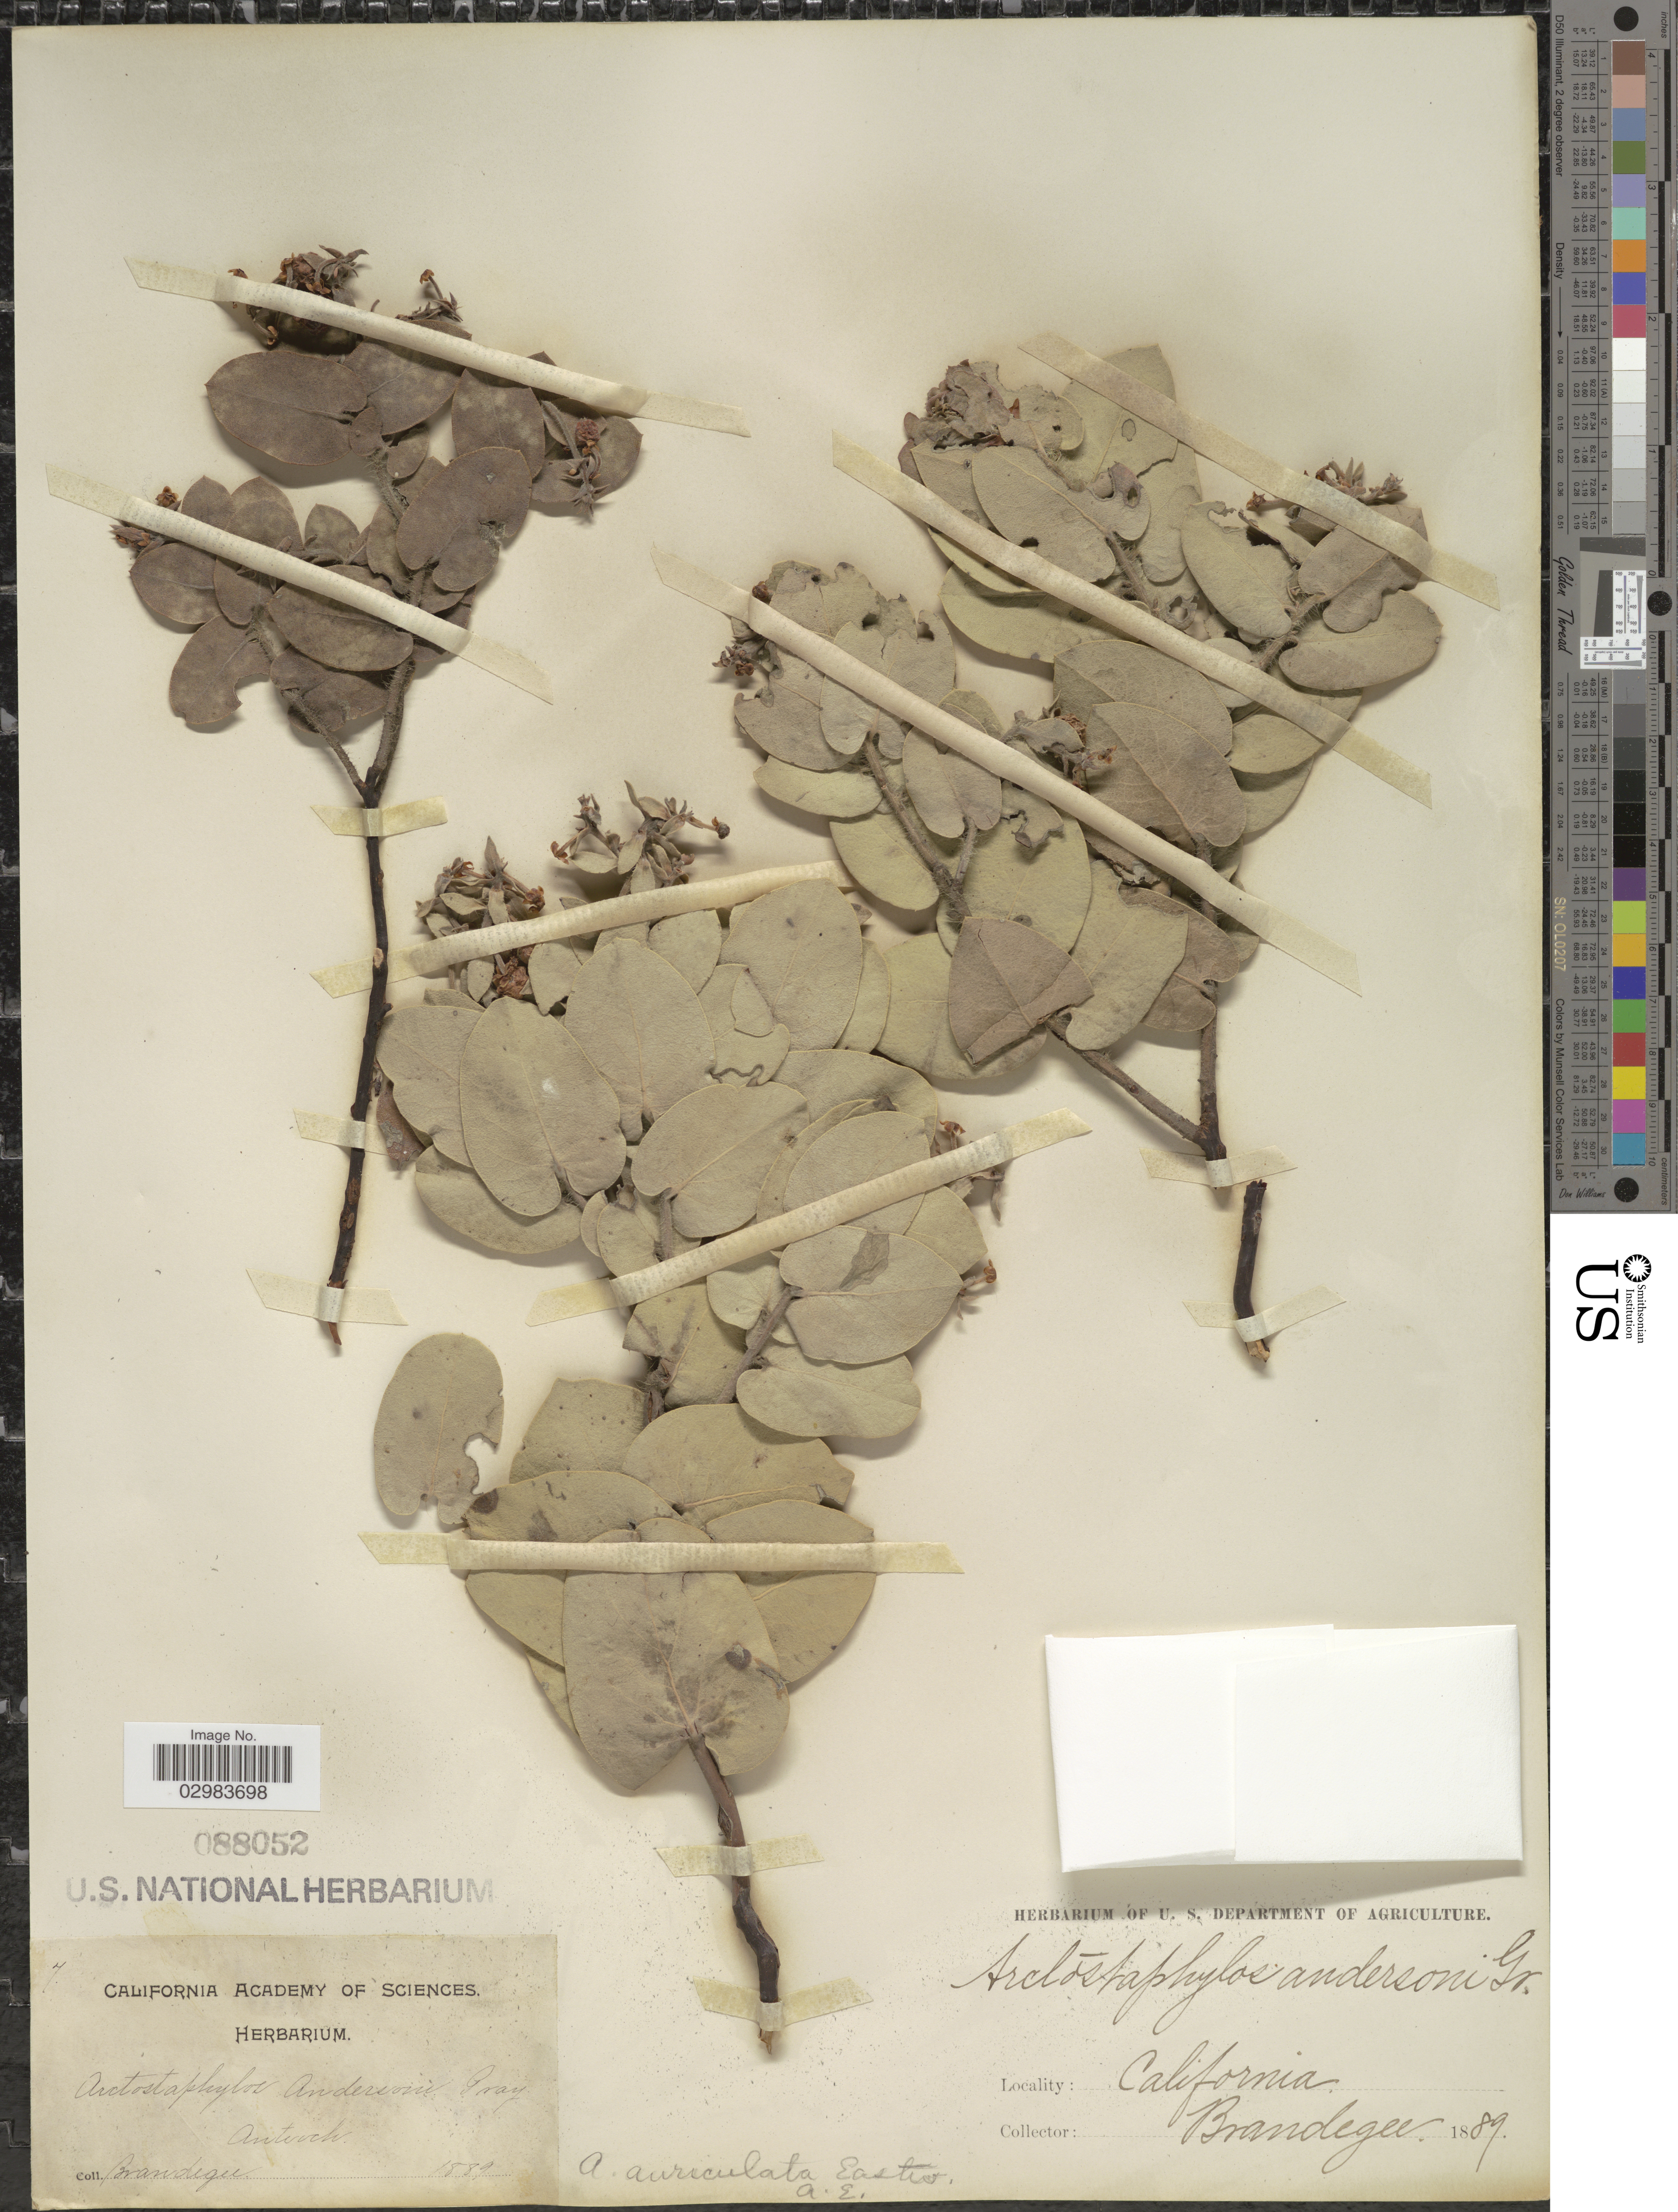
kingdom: Plantae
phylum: Tracheophyta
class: Magnoliopsida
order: Ericales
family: Ericaceae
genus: Arctostaphylos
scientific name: Arctostaphylos andersonii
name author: A. Gray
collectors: -- Brandegee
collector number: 7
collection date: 1889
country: United States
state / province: California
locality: Antioch.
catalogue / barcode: US 88052